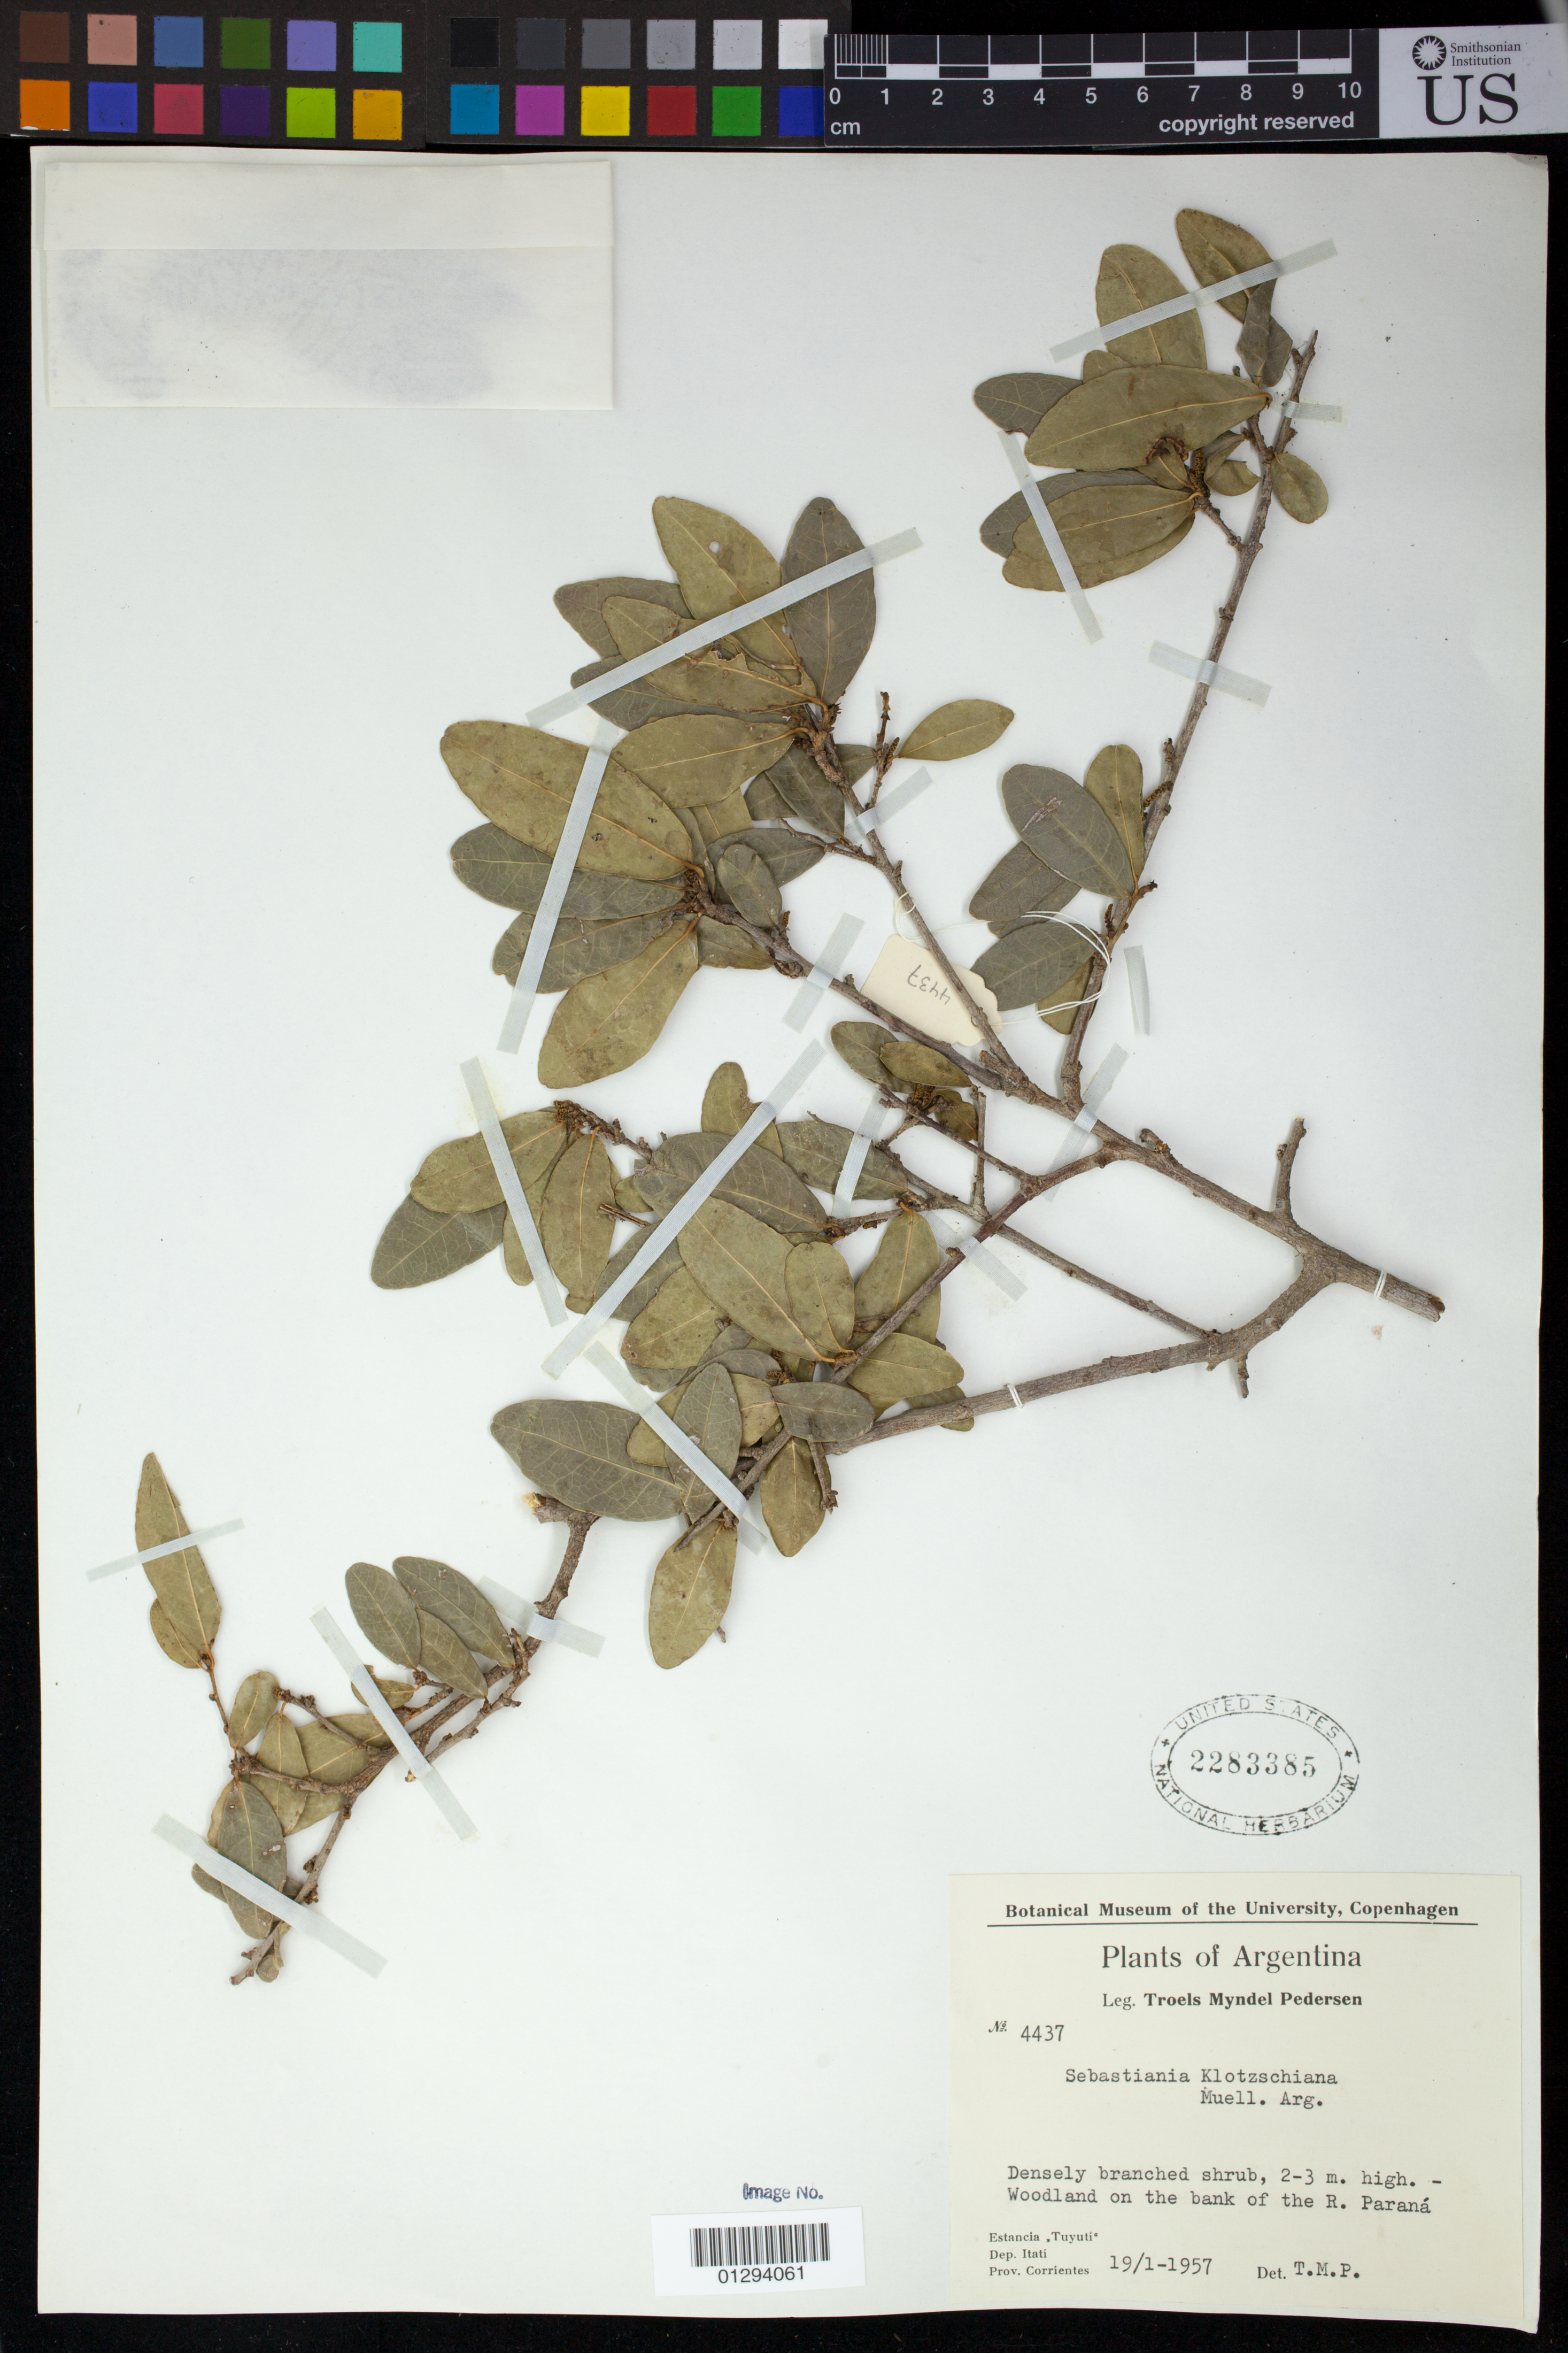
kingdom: Plantae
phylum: Tracheophyta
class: Magnoliopsida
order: Malpighiales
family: Euphorbiaceae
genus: Sebastiania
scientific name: Sebastiania commersoniana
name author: (Baill.) L.B. Sm. & Downs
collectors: T. Pederson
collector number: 4437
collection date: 1957-01-19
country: Argentina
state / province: Corrientes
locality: on the bank of the R. Parana,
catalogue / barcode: US 2283385